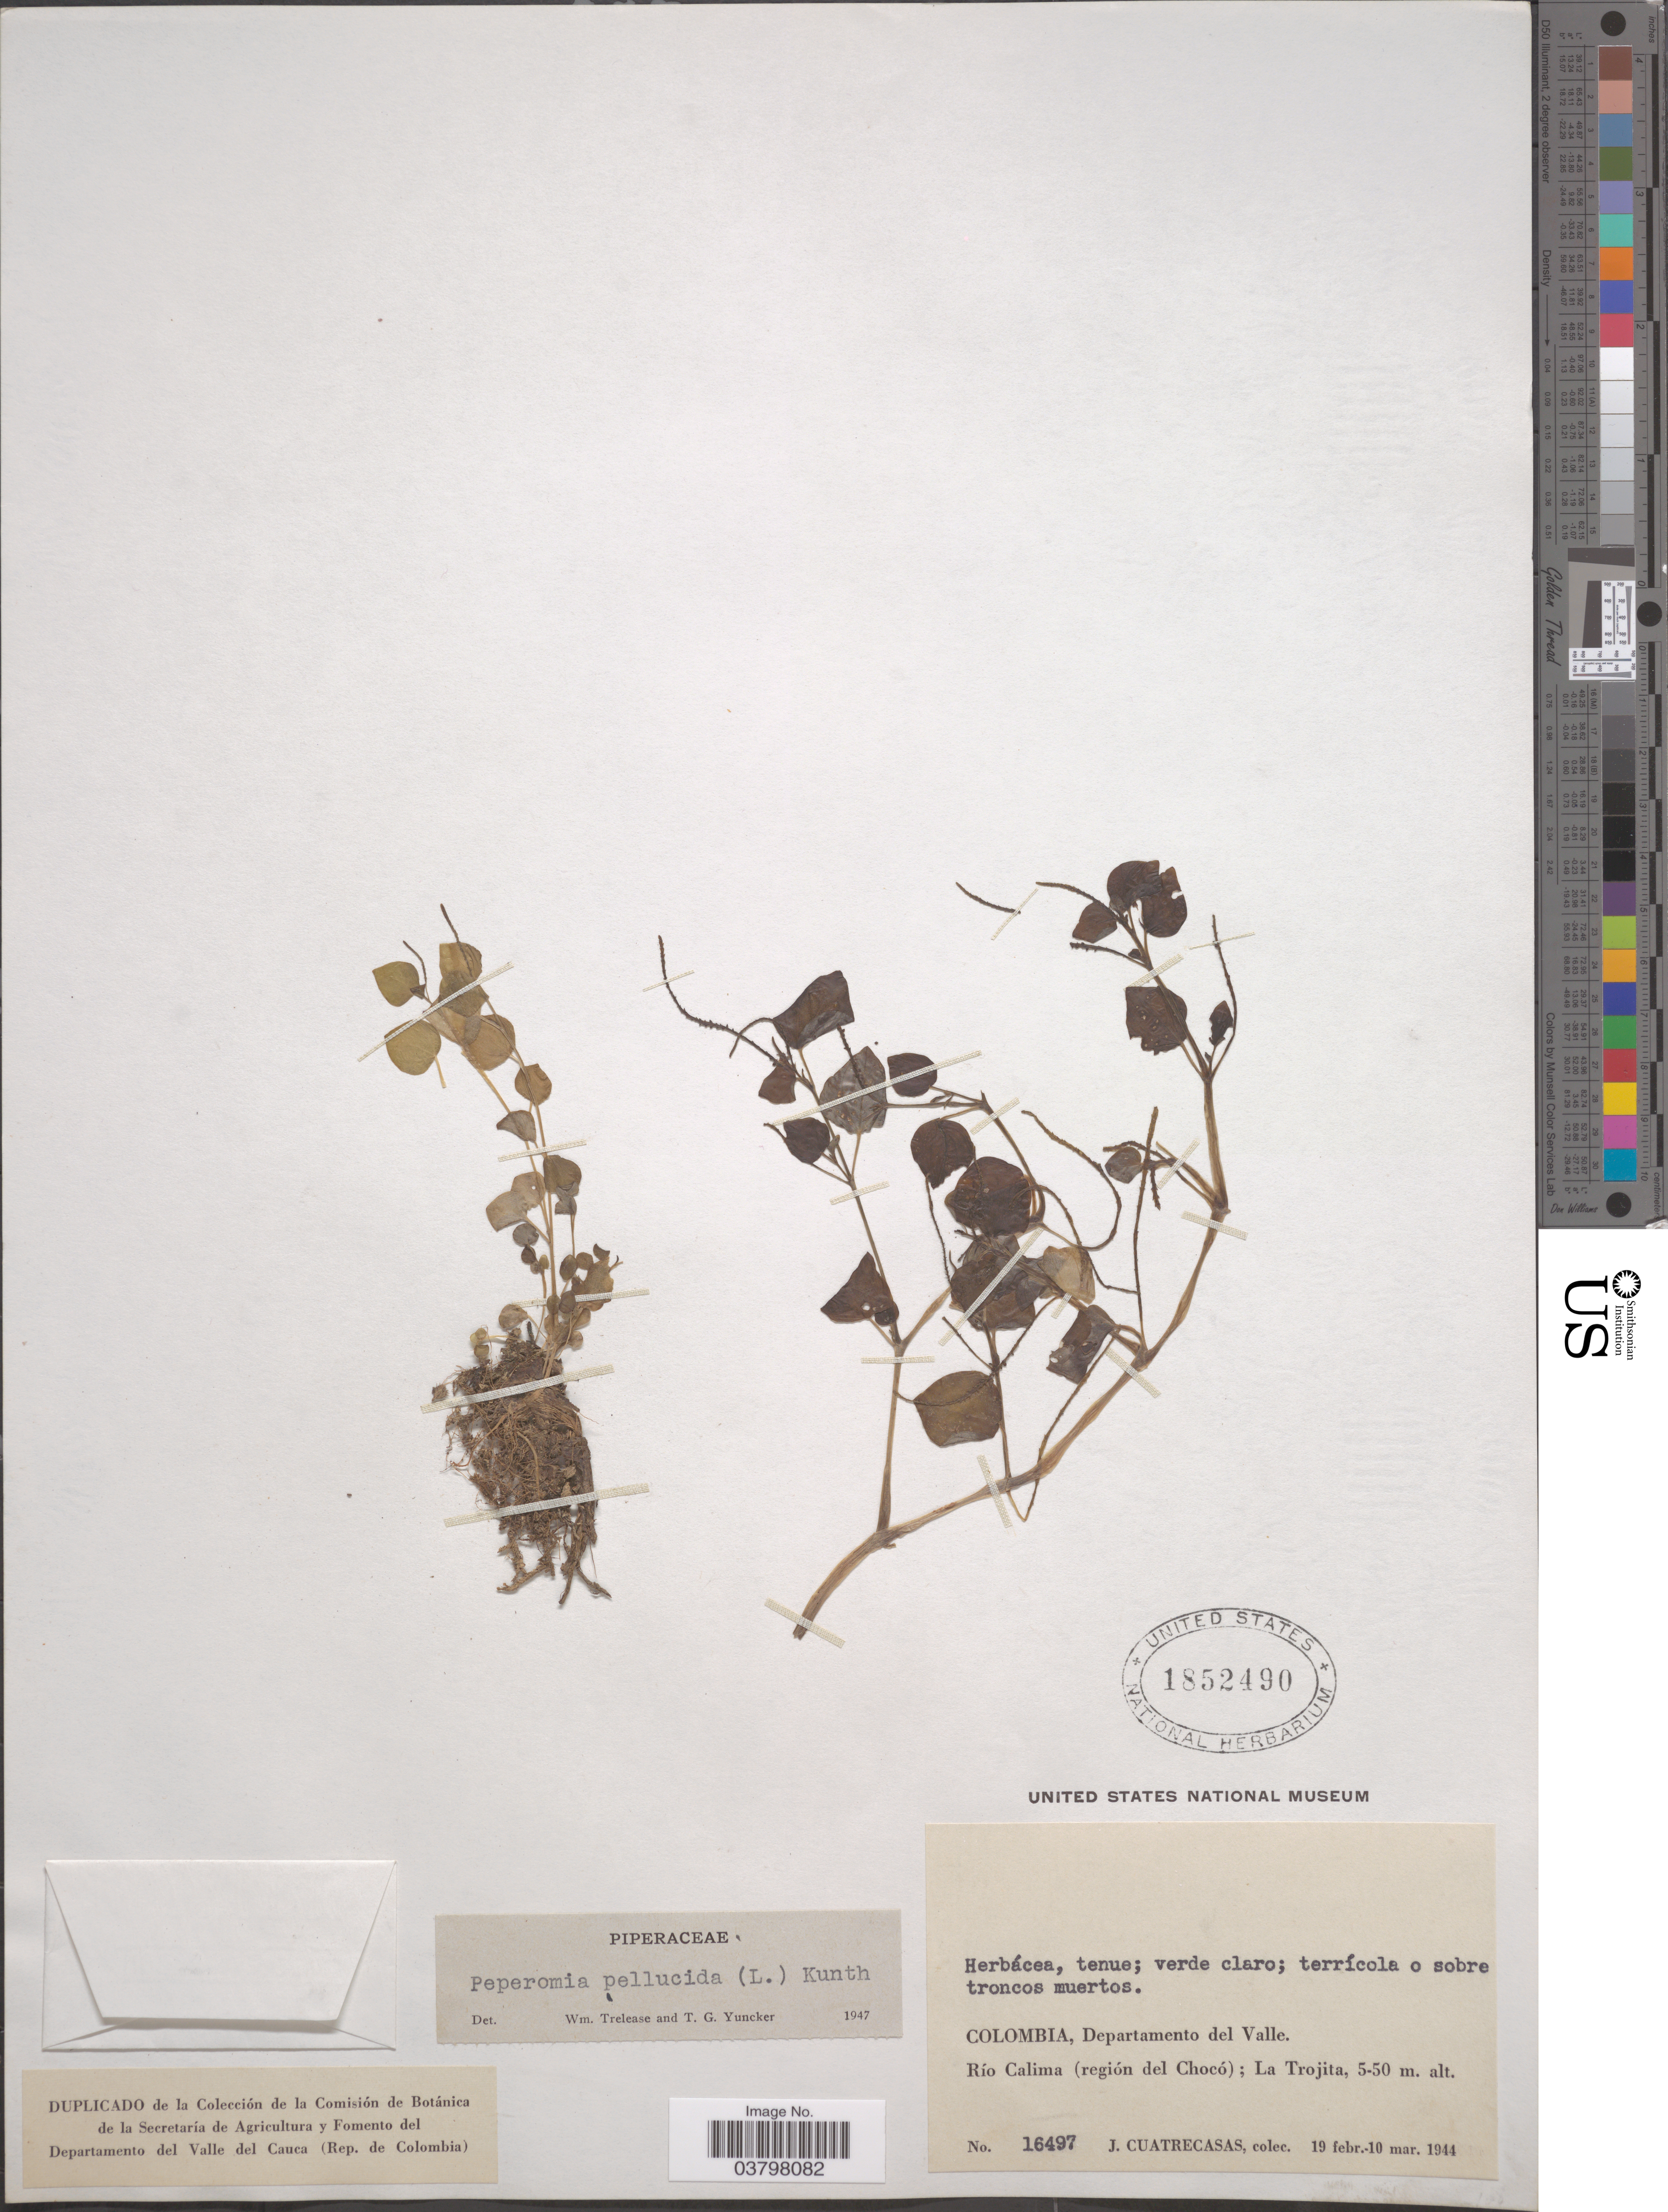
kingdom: Plantae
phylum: Tracheophyta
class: Magnoliopsida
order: Piperales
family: Piperaceae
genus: Peperomia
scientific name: Peperomia pellucida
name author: (L.) Kunth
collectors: J. Cuatrecasas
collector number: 16497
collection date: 1944-02-19/1944-03-10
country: Colombia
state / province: Valle del Cauca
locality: Departamento del Valle. Río Calima (región del Chocó); La Trojita.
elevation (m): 5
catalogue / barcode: US 1852490